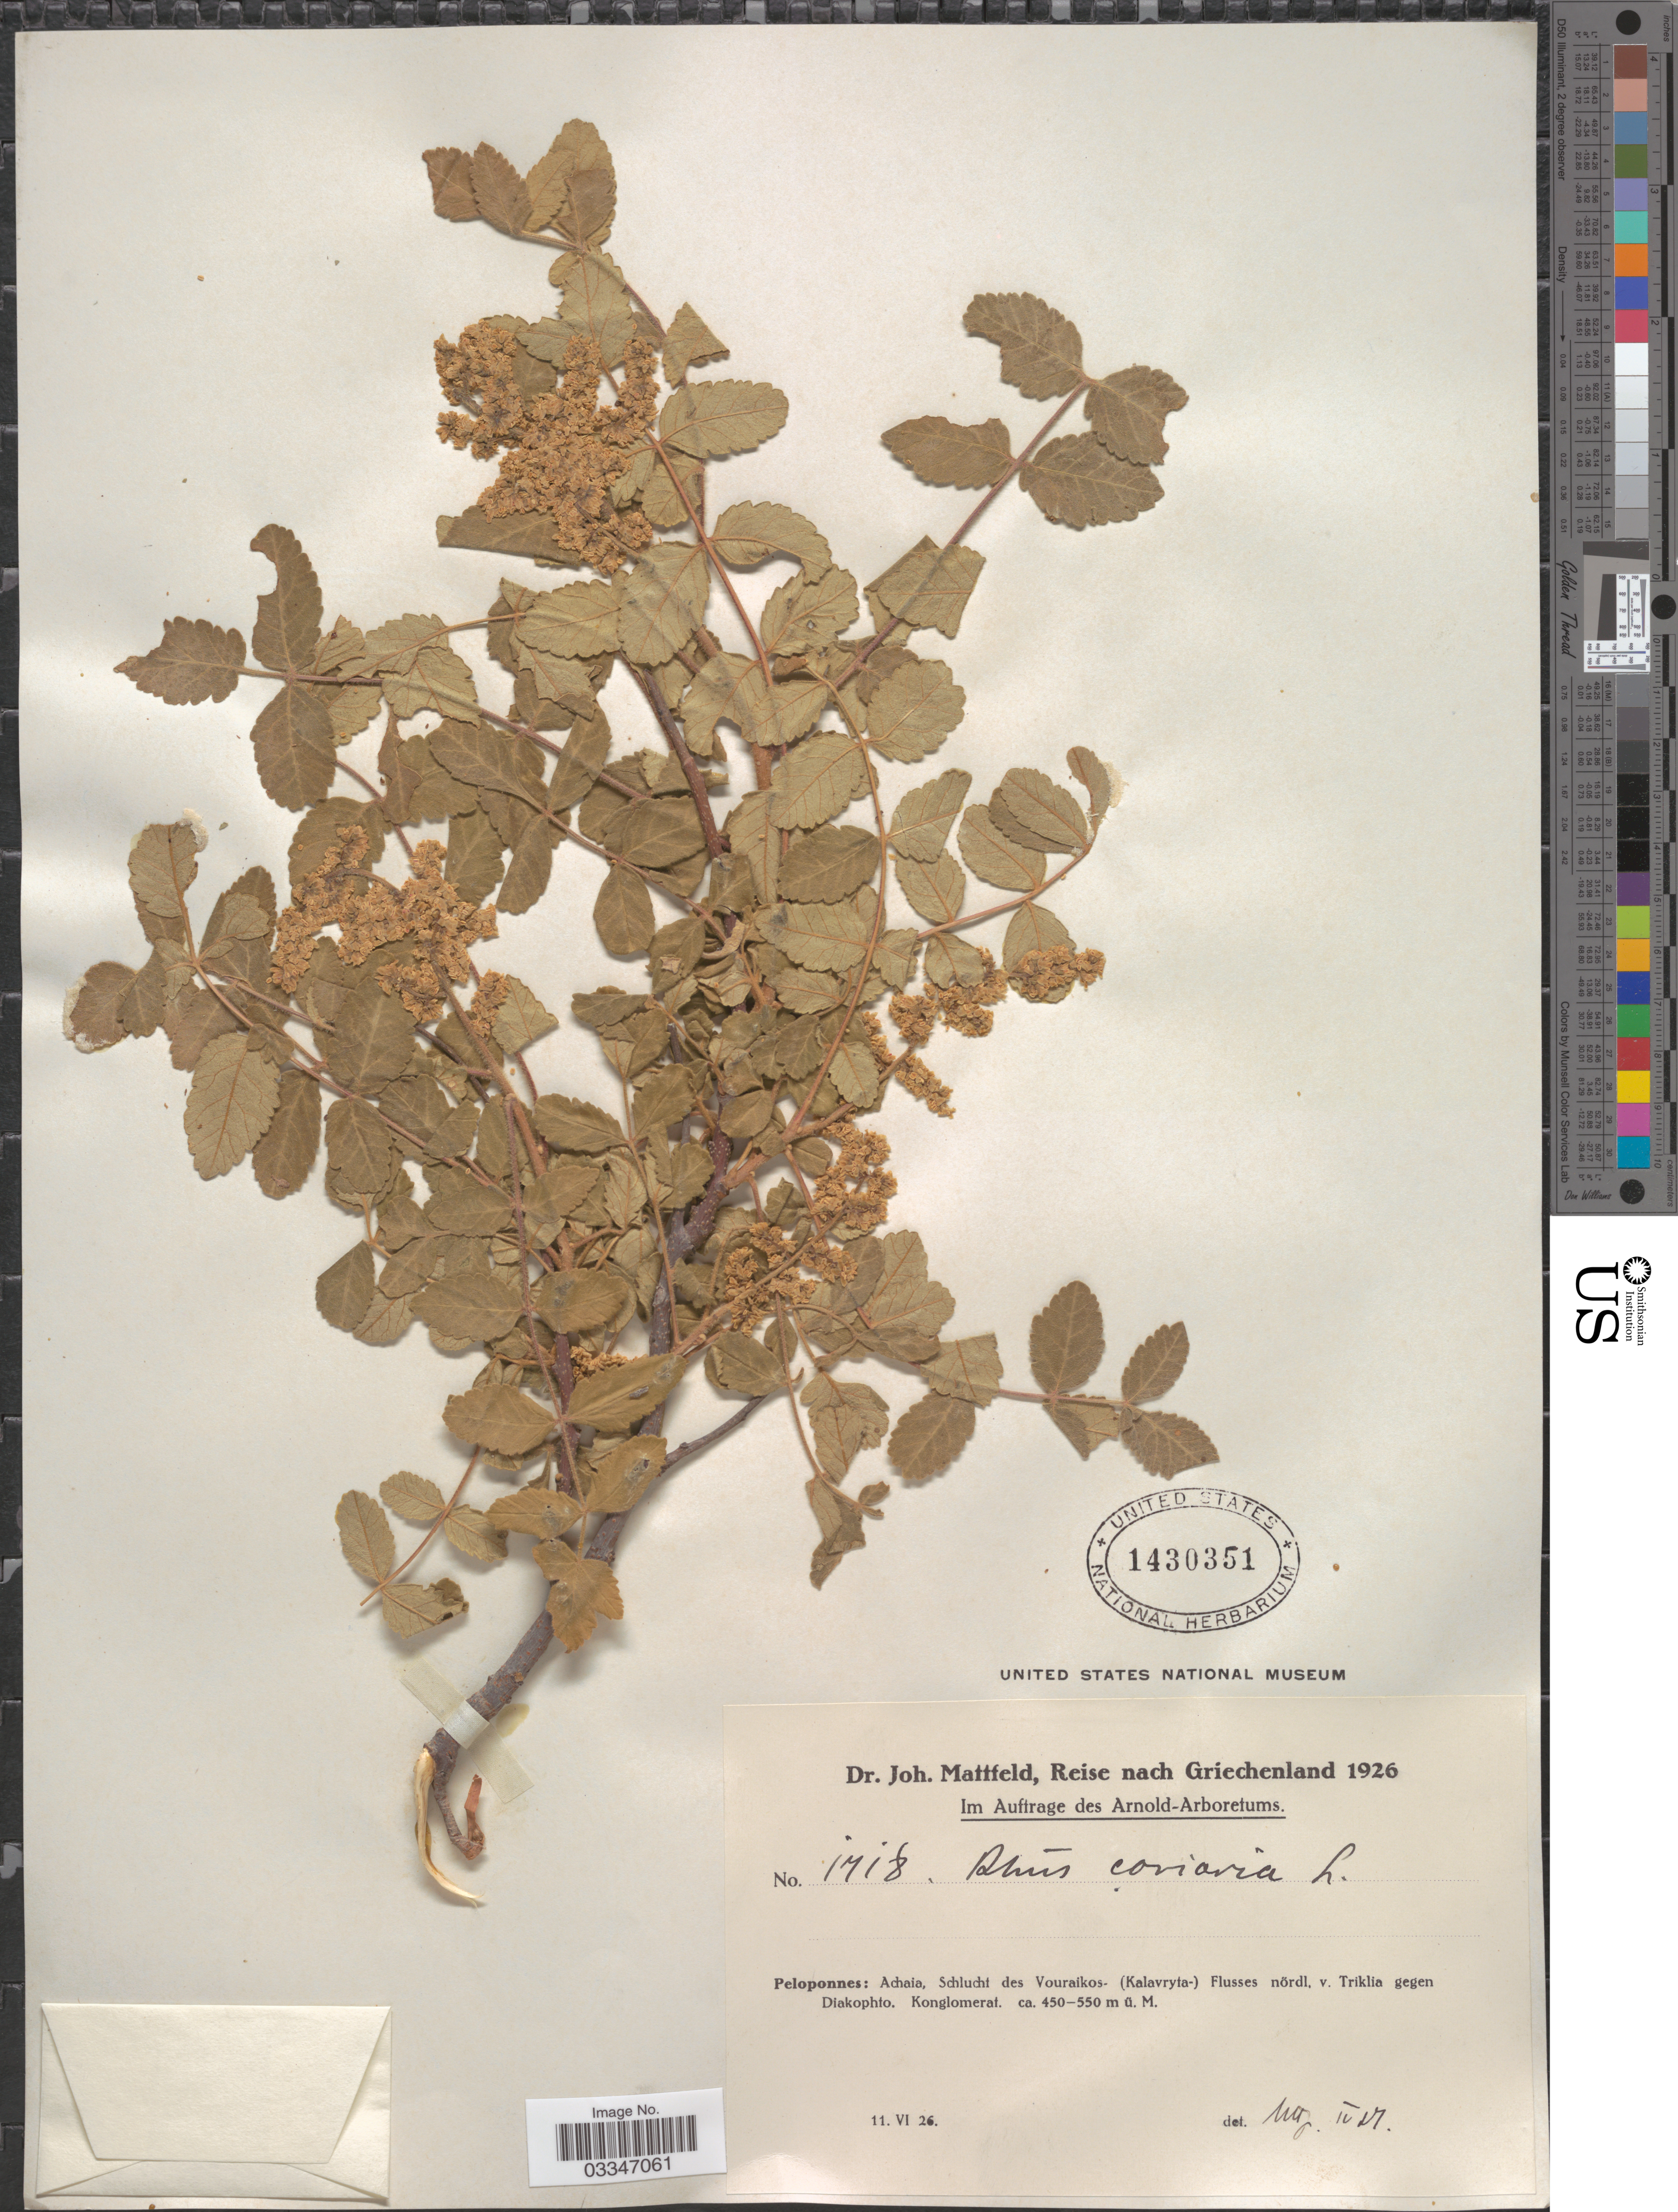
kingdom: Plantae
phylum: Tracheophyta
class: Magnoliopsida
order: Sapindales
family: Anacardiaceae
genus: Rhus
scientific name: Rhus coriaria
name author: L.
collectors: J. Mattfeld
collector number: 1718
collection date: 1926-06-11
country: Greece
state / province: Peloponnese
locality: Griechenland. Peloponnes: Achaia Schlucht des Vouraikos- (Kalavryta-) Flusses nördl, v. Triklia gegen Diakophto. Konglomerat.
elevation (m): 450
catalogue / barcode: US 1430351